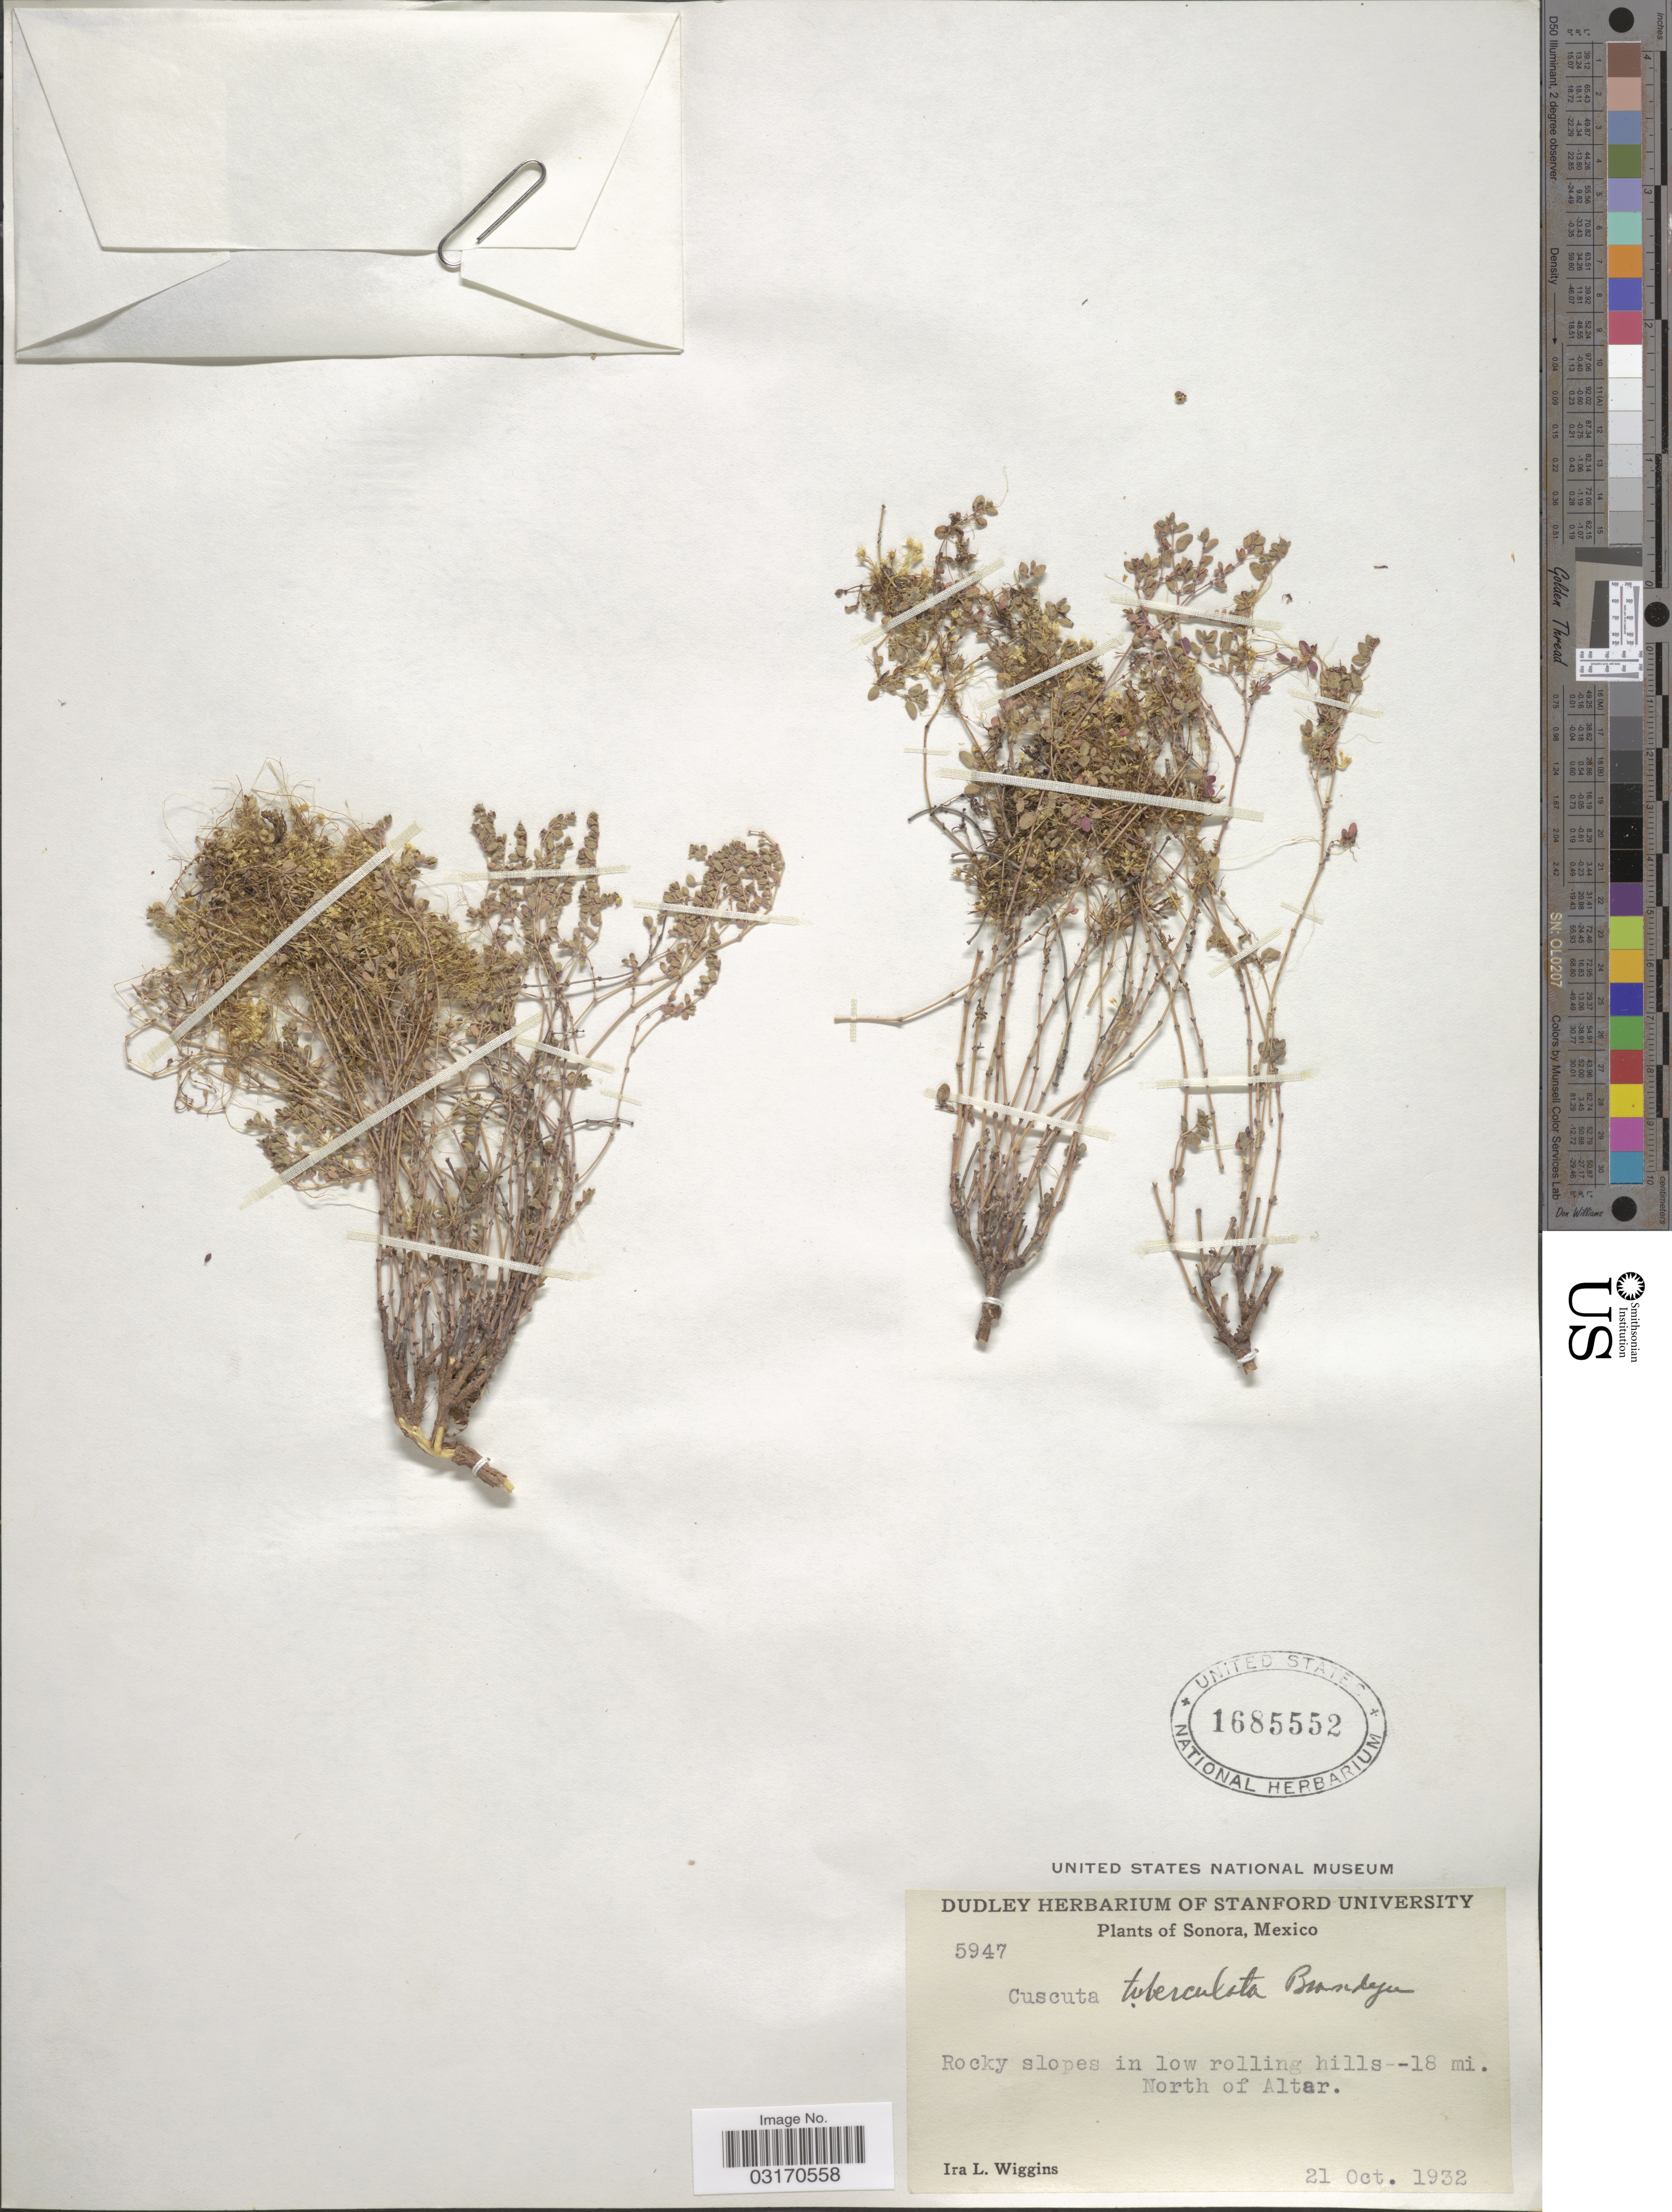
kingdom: Plantae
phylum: Tracheophyta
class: Magnoliopsida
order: Solanales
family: Convolvulaceae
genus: Cuscuta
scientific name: Cuscuta tuberculata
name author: Brandegee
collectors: I. L. Wiggins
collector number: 5947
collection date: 1932-10-21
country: Mexico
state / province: Sonora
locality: Rocky slopes in low rolling hills - 18 mi. North of Altar.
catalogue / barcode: US 1685552